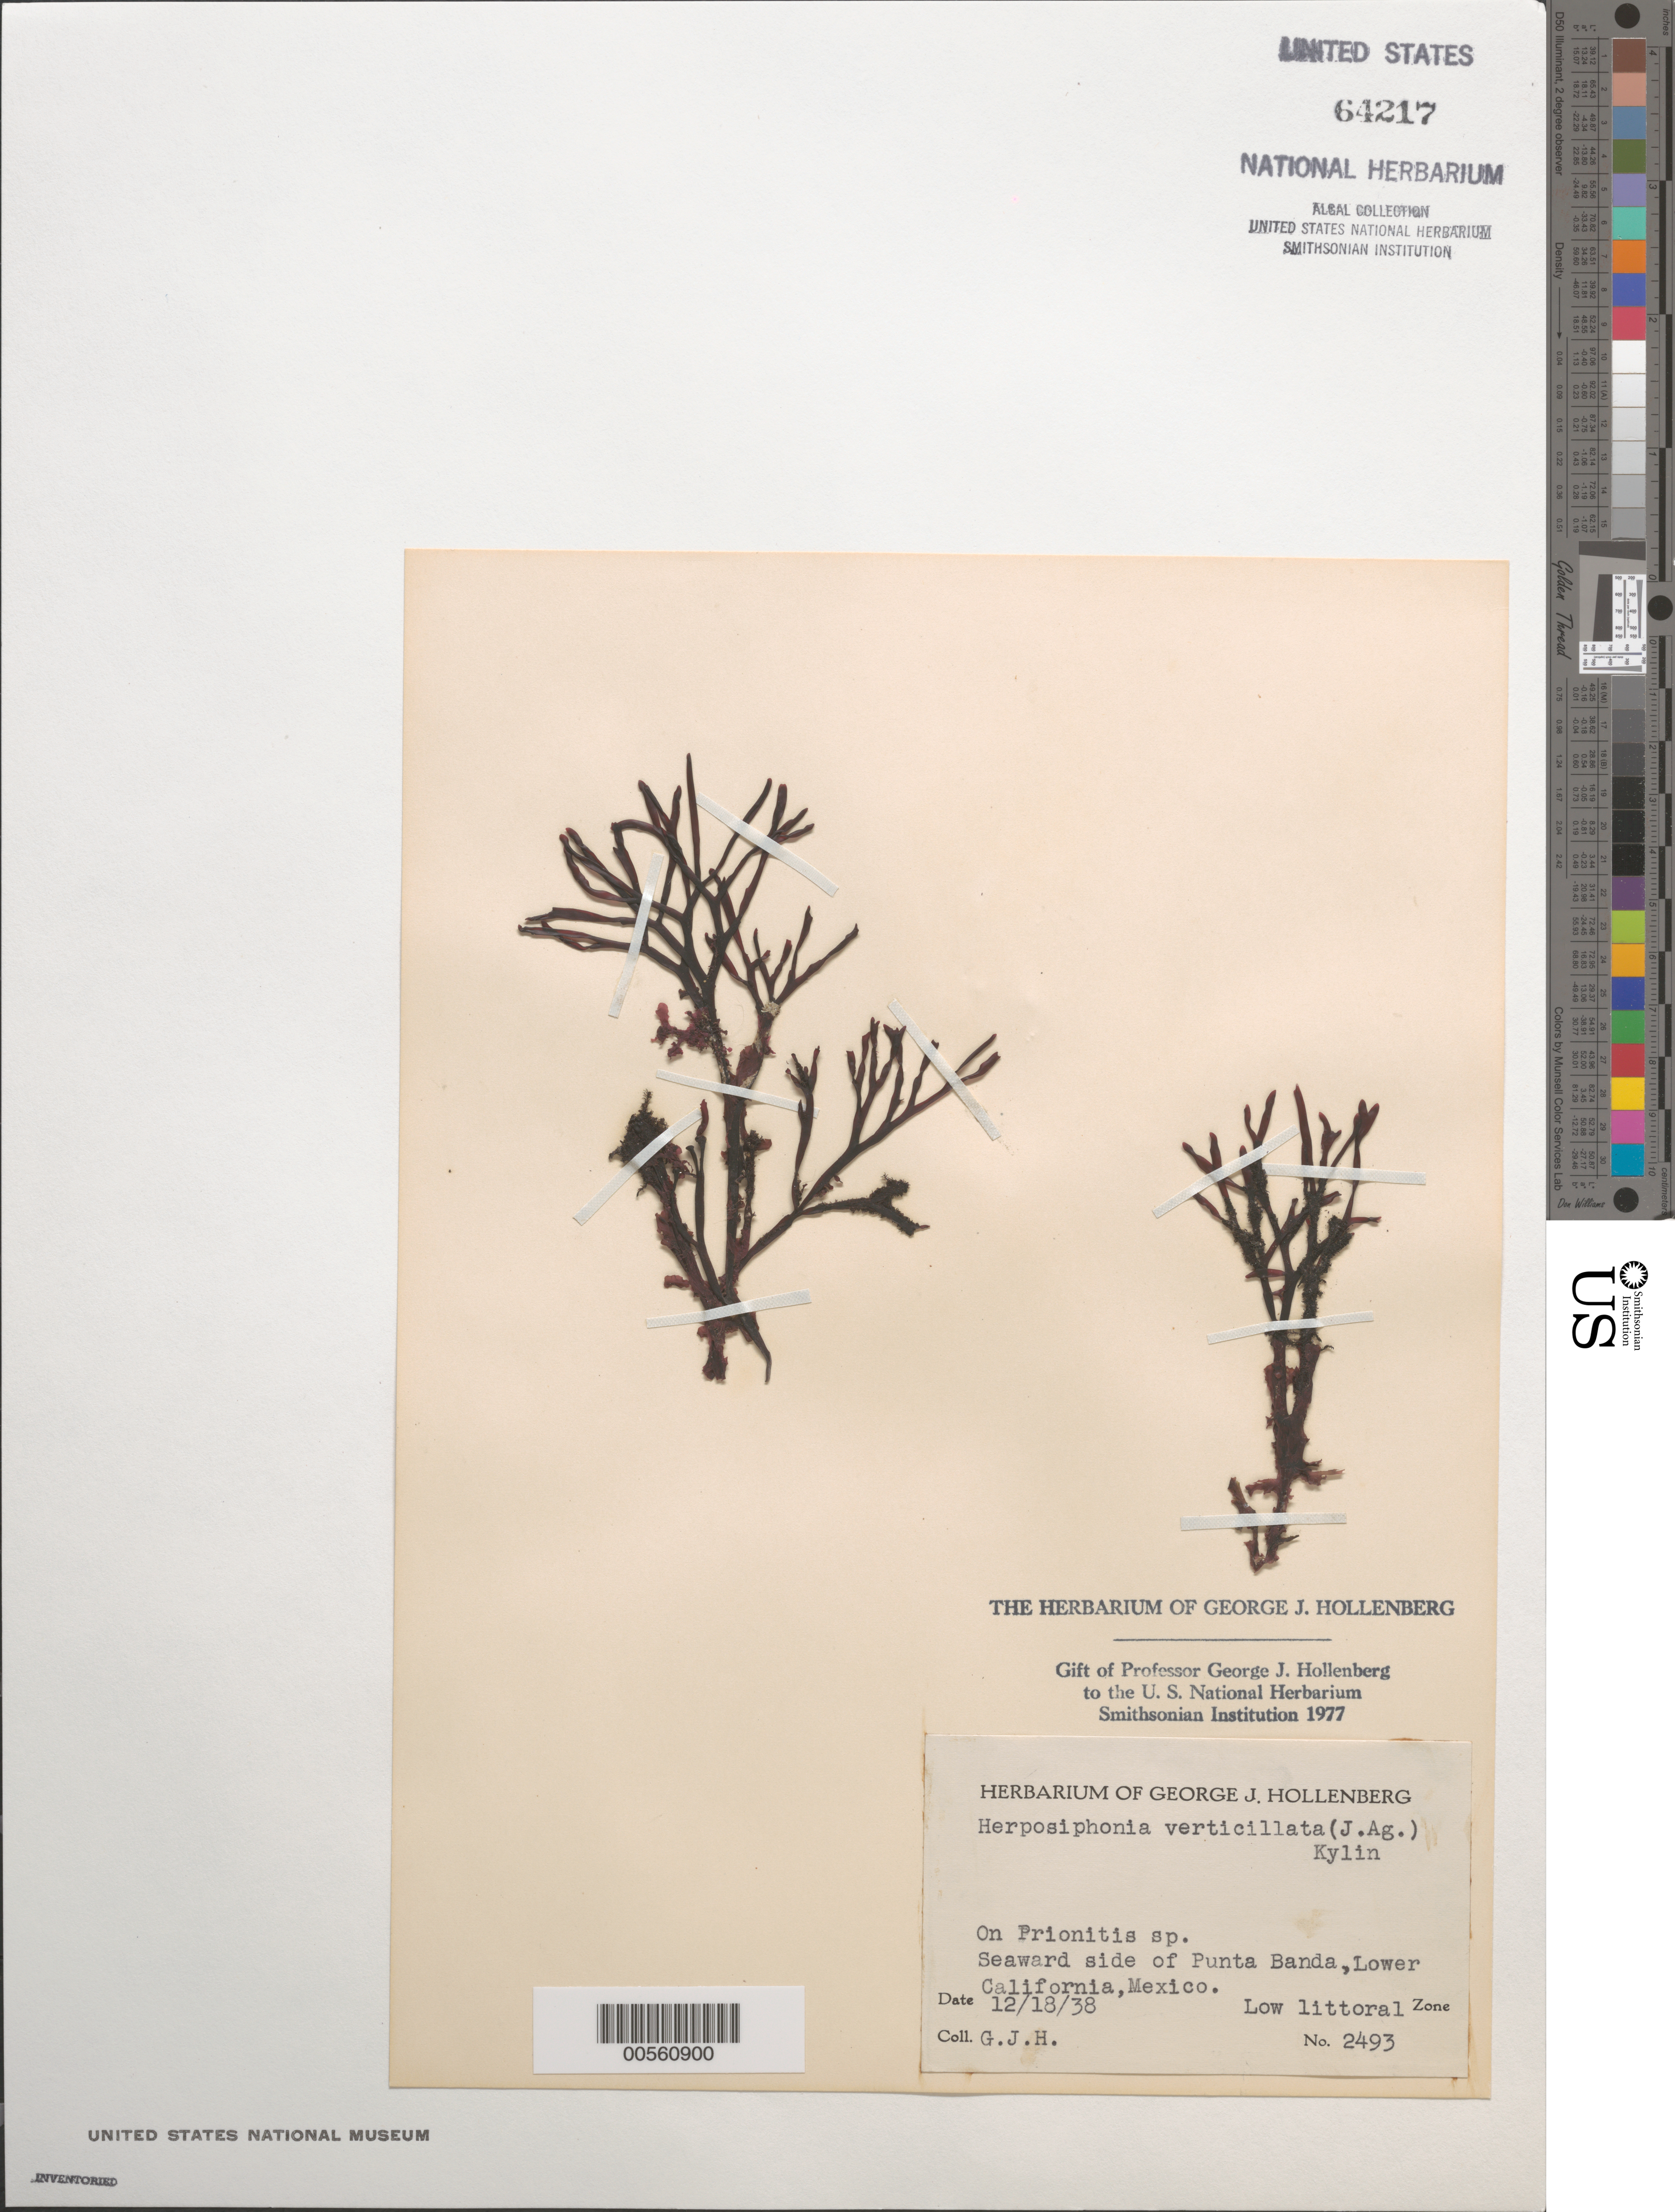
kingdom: Plantae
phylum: Rhodophyta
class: Florideophyceae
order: Ceramiales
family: Rhodomelaceae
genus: Herposiphonia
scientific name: Herposiphonia verticillata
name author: (Harv.) Kylin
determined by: Hollenberg, George J.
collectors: G. Hollenberg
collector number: GJH 2493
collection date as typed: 18 Dec 1938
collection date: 1938-12-18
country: Mexico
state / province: Baja California Norte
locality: Seaward side of Punta Banda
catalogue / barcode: US 64217